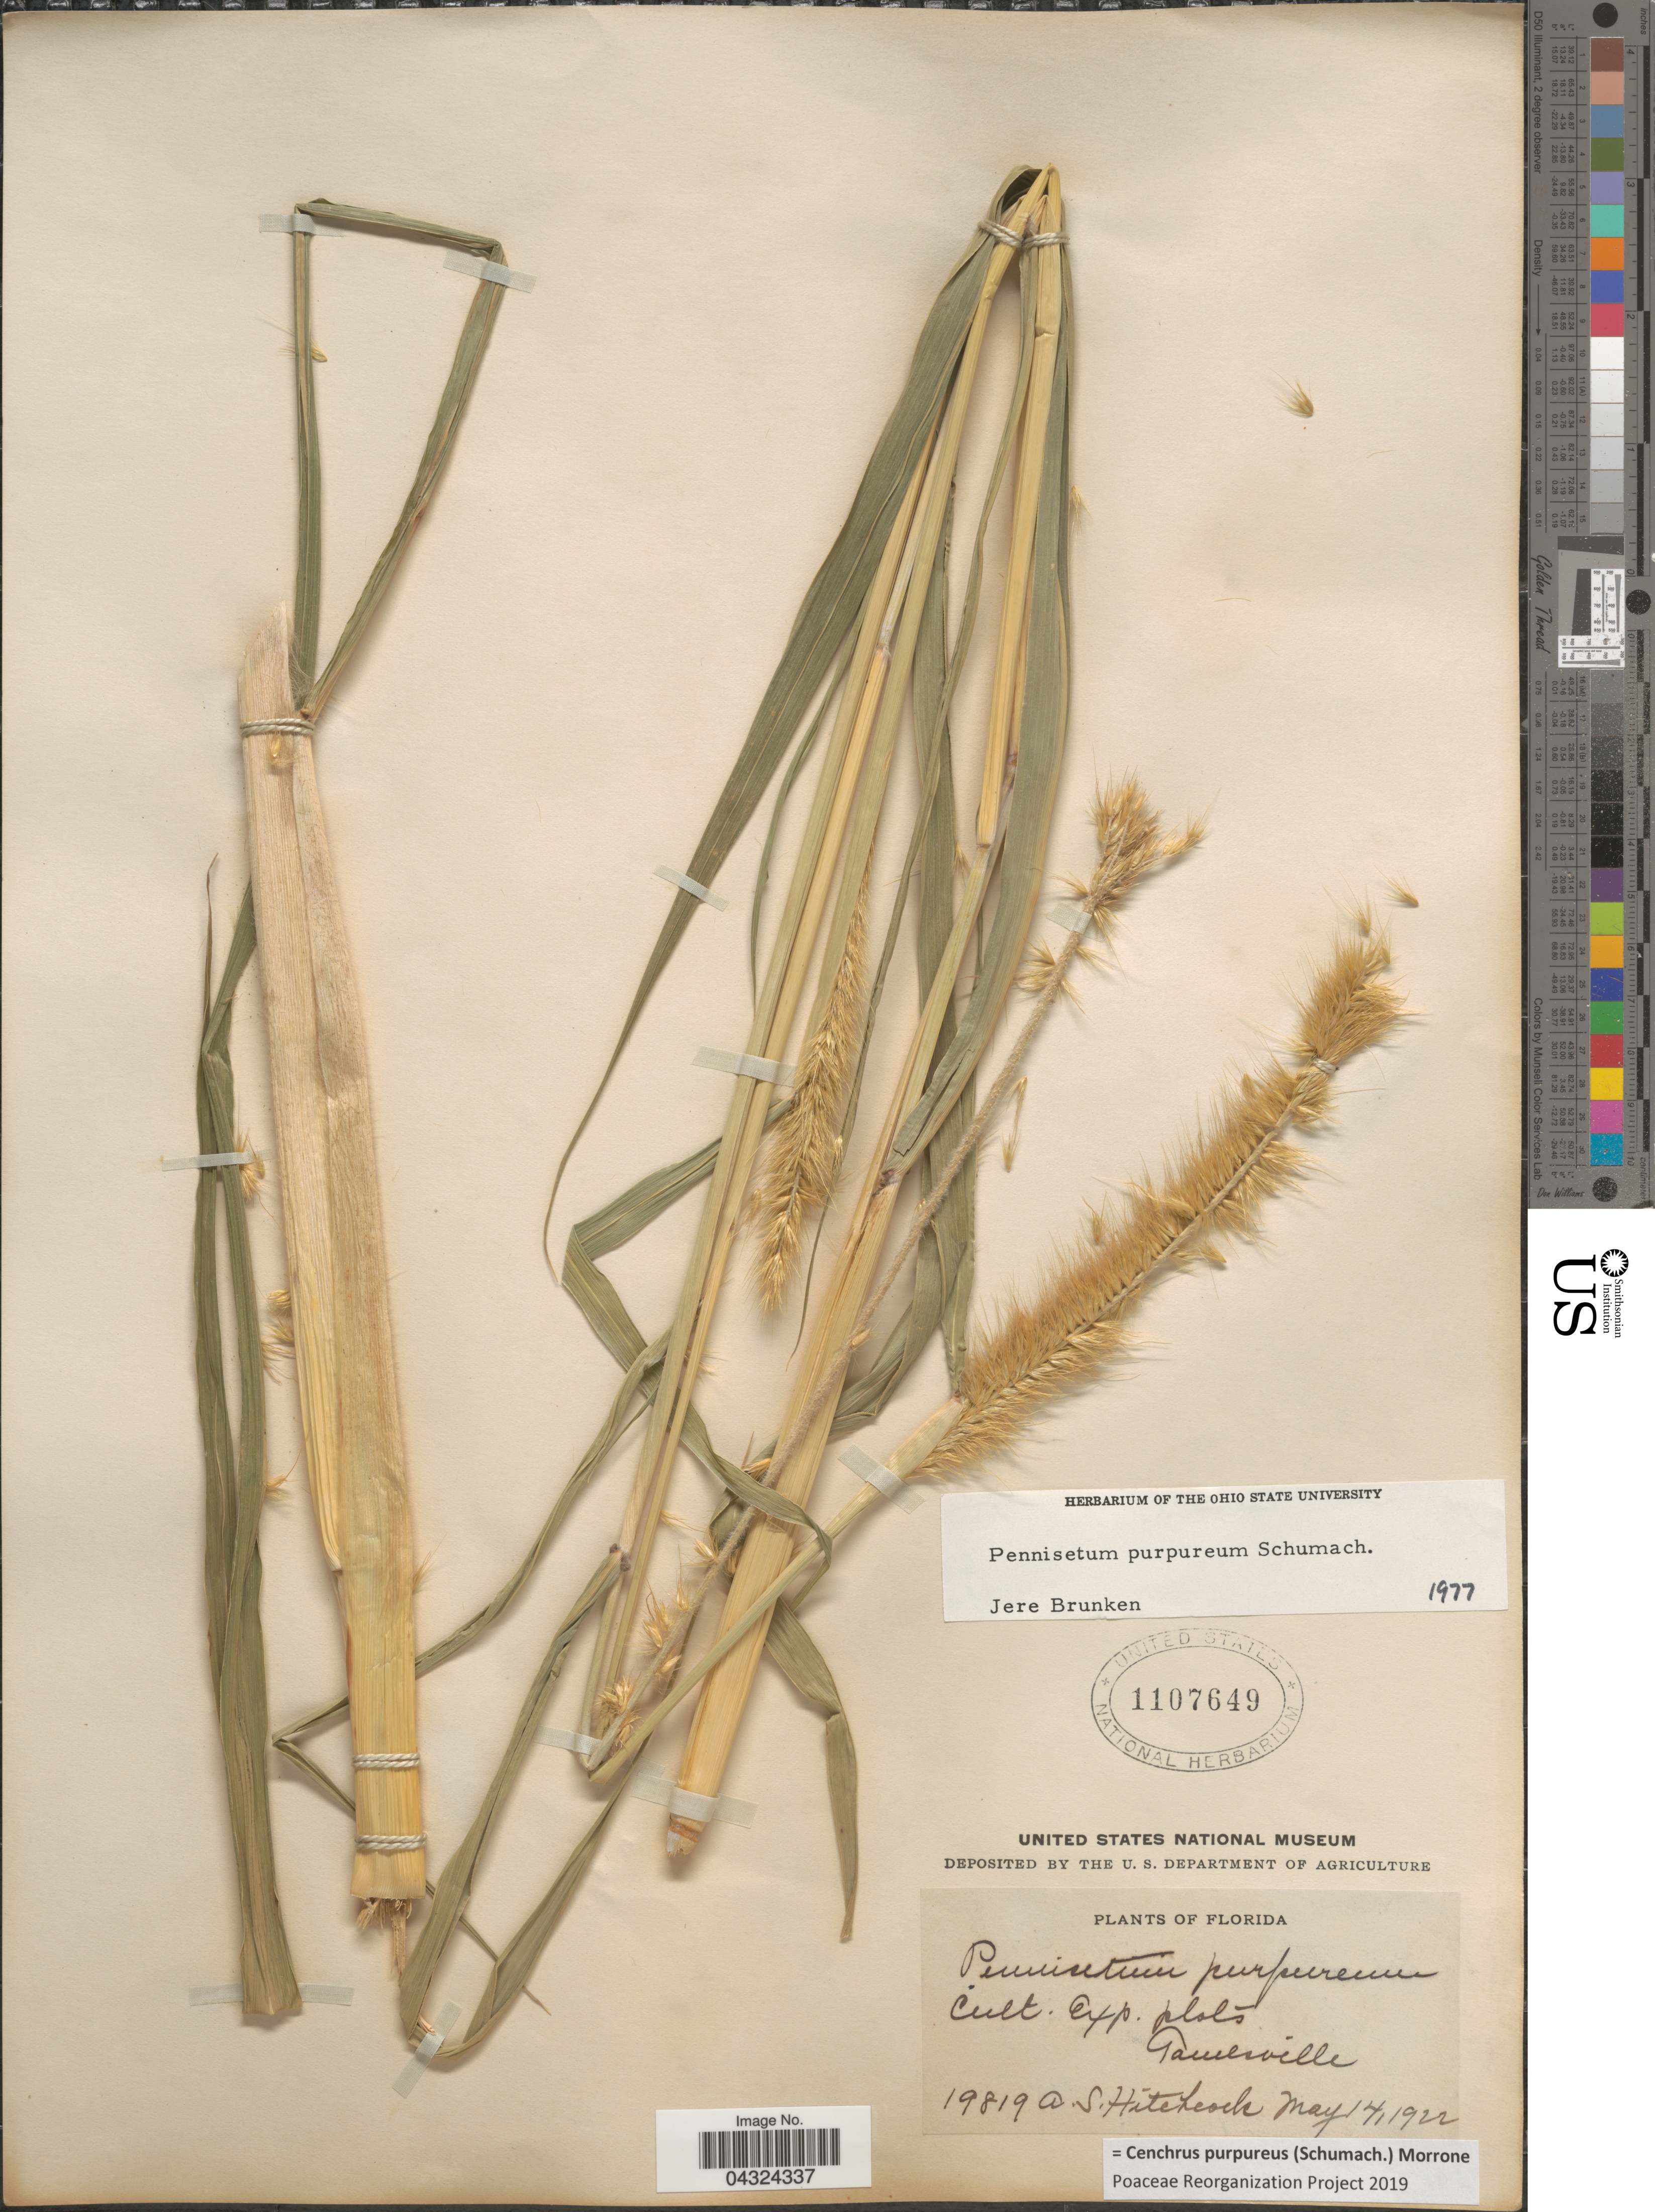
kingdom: Plantae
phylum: Tracheophyta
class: Liliopsida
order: Poales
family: Poaceae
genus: Cenchrus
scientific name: Cenchrus purpureus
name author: (Schumach.) Morrone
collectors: A. S. Hitchcock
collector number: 19819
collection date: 1922-05-14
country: United States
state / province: Florida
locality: Cult. Exp. plots. Gainesville.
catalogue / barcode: US 1107649